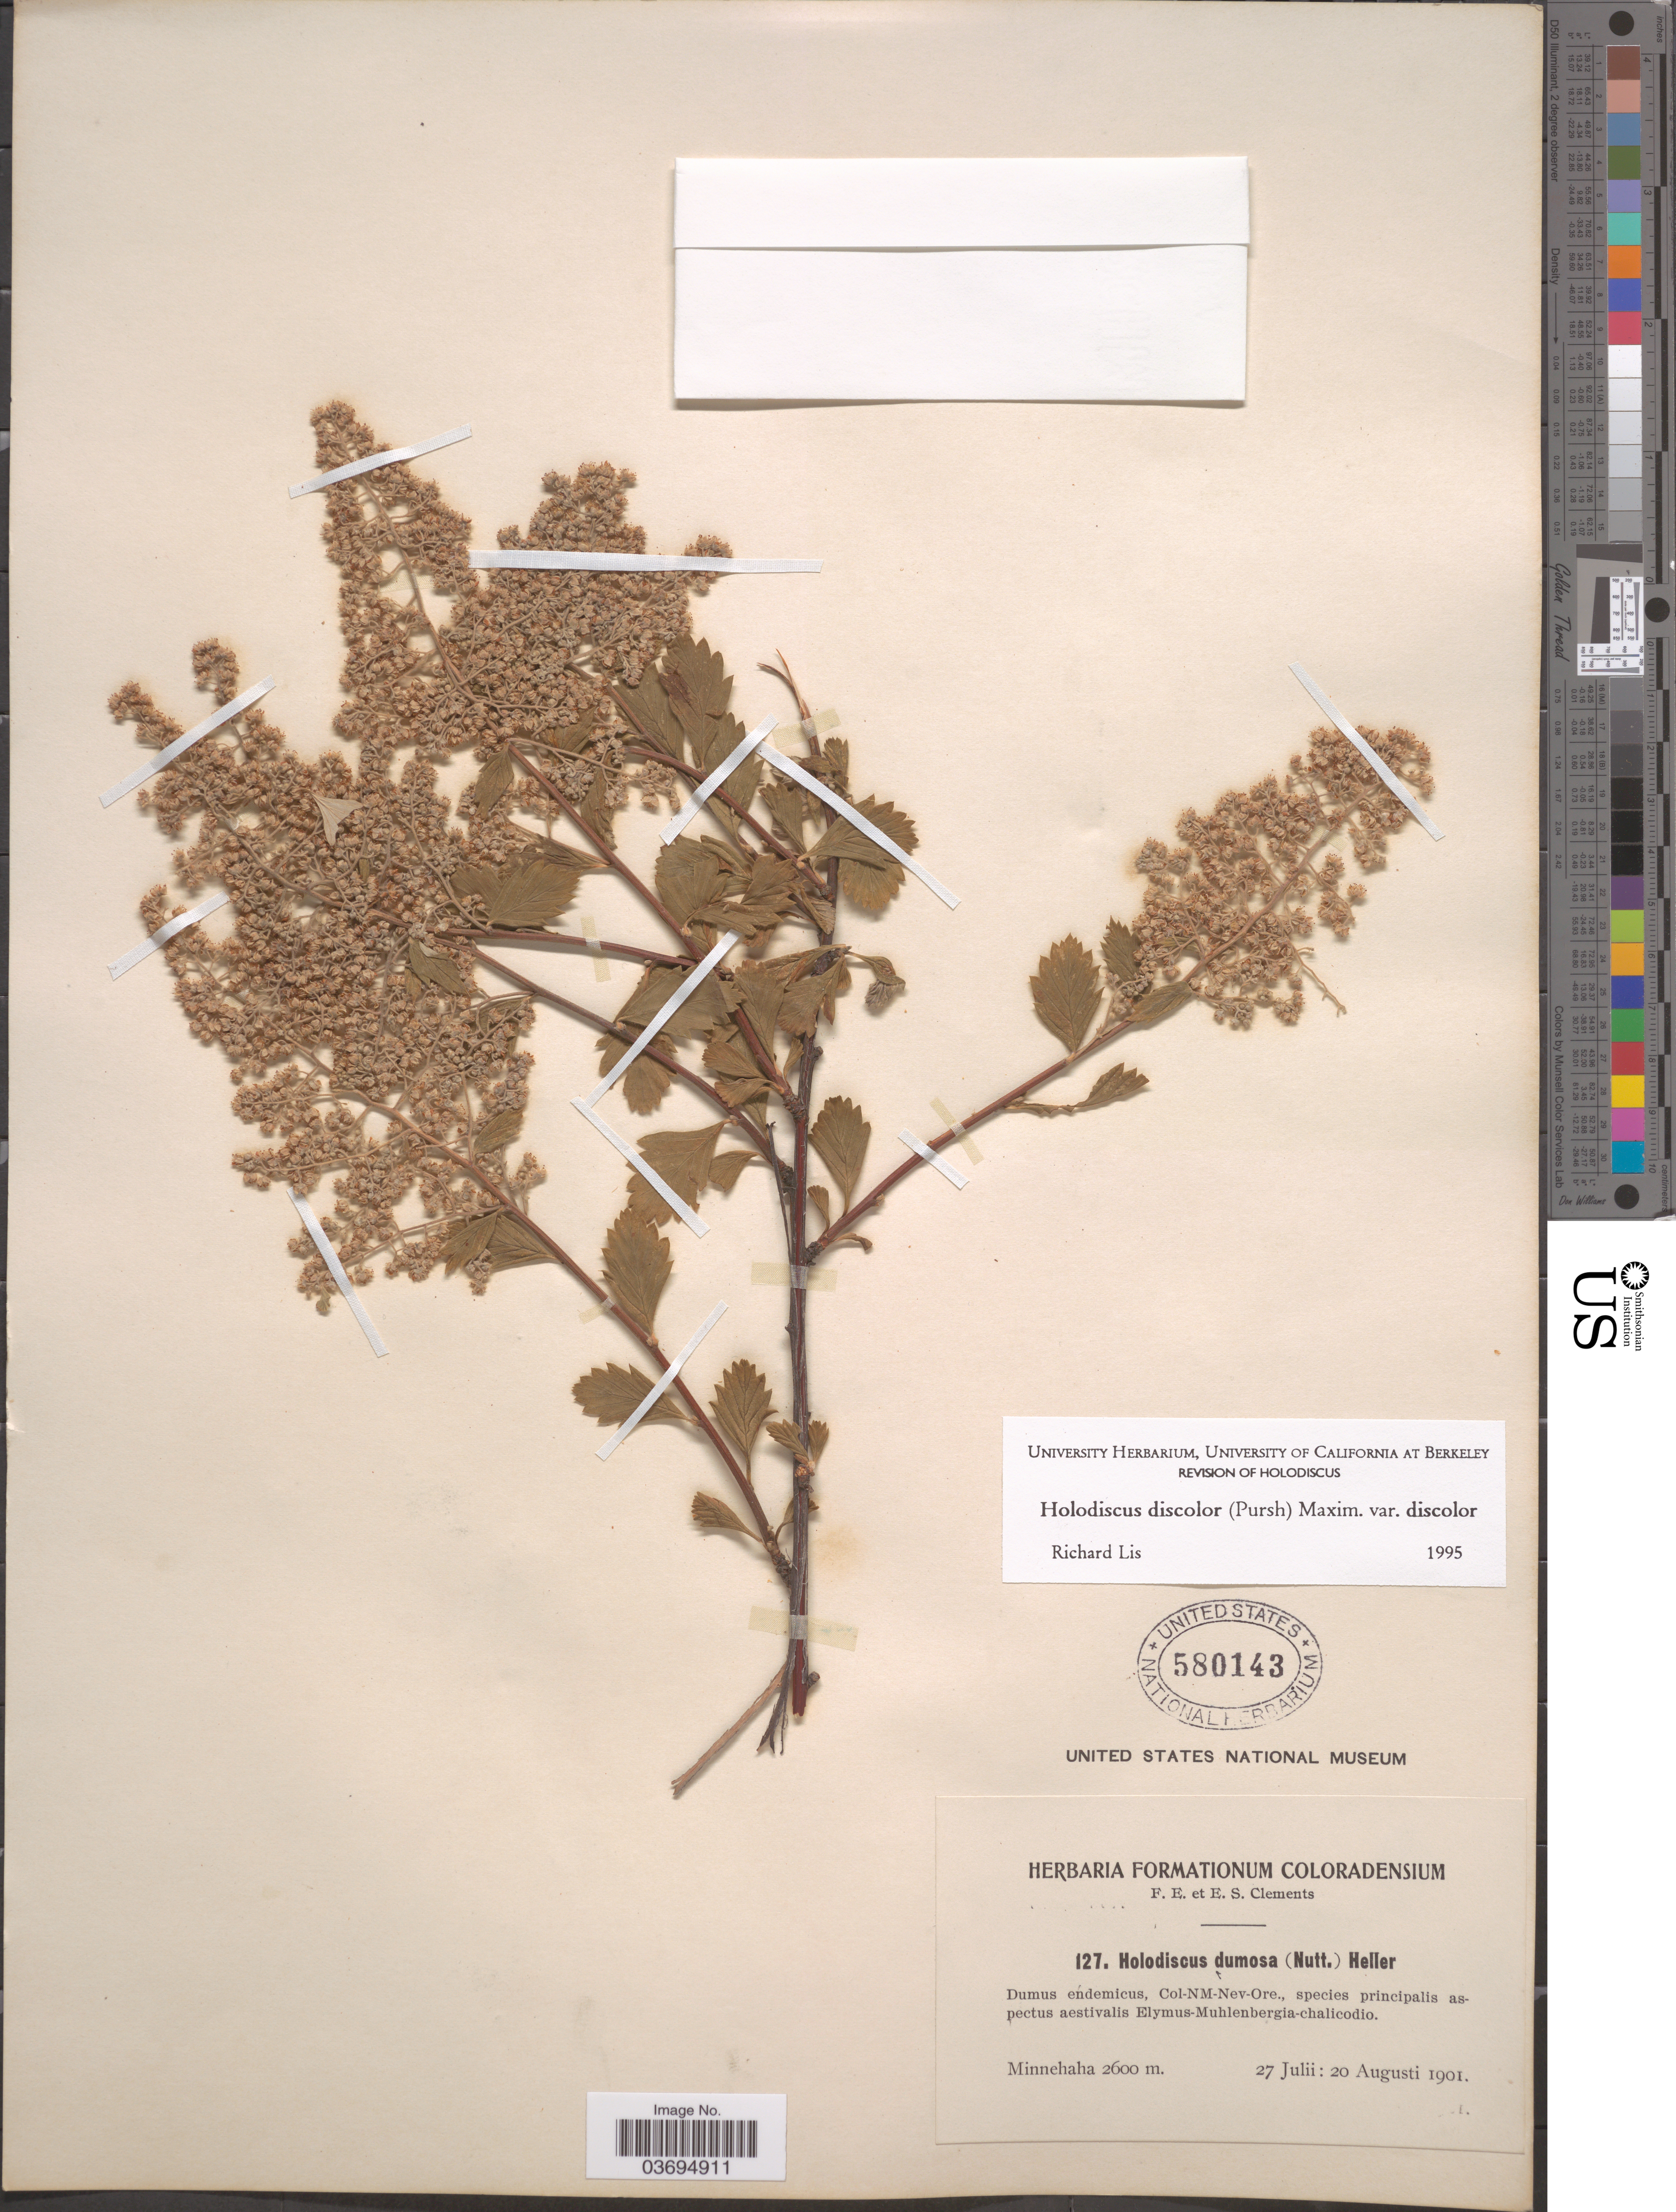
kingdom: Plantae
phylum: Tracheophyta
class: Magnoliopsida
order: Rosales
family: Rosaceae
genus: Holodiscus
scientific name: Holodiscus discolor var. discolor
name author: (Pursh) Maxim.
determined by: Lis, R.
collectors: F. E. Clements & E. S. Clements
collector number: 127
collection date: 1901-07-27/1901-08-20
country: United States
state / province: Colorado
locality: Minnehaha.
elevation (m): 2600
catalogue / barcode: US 580143